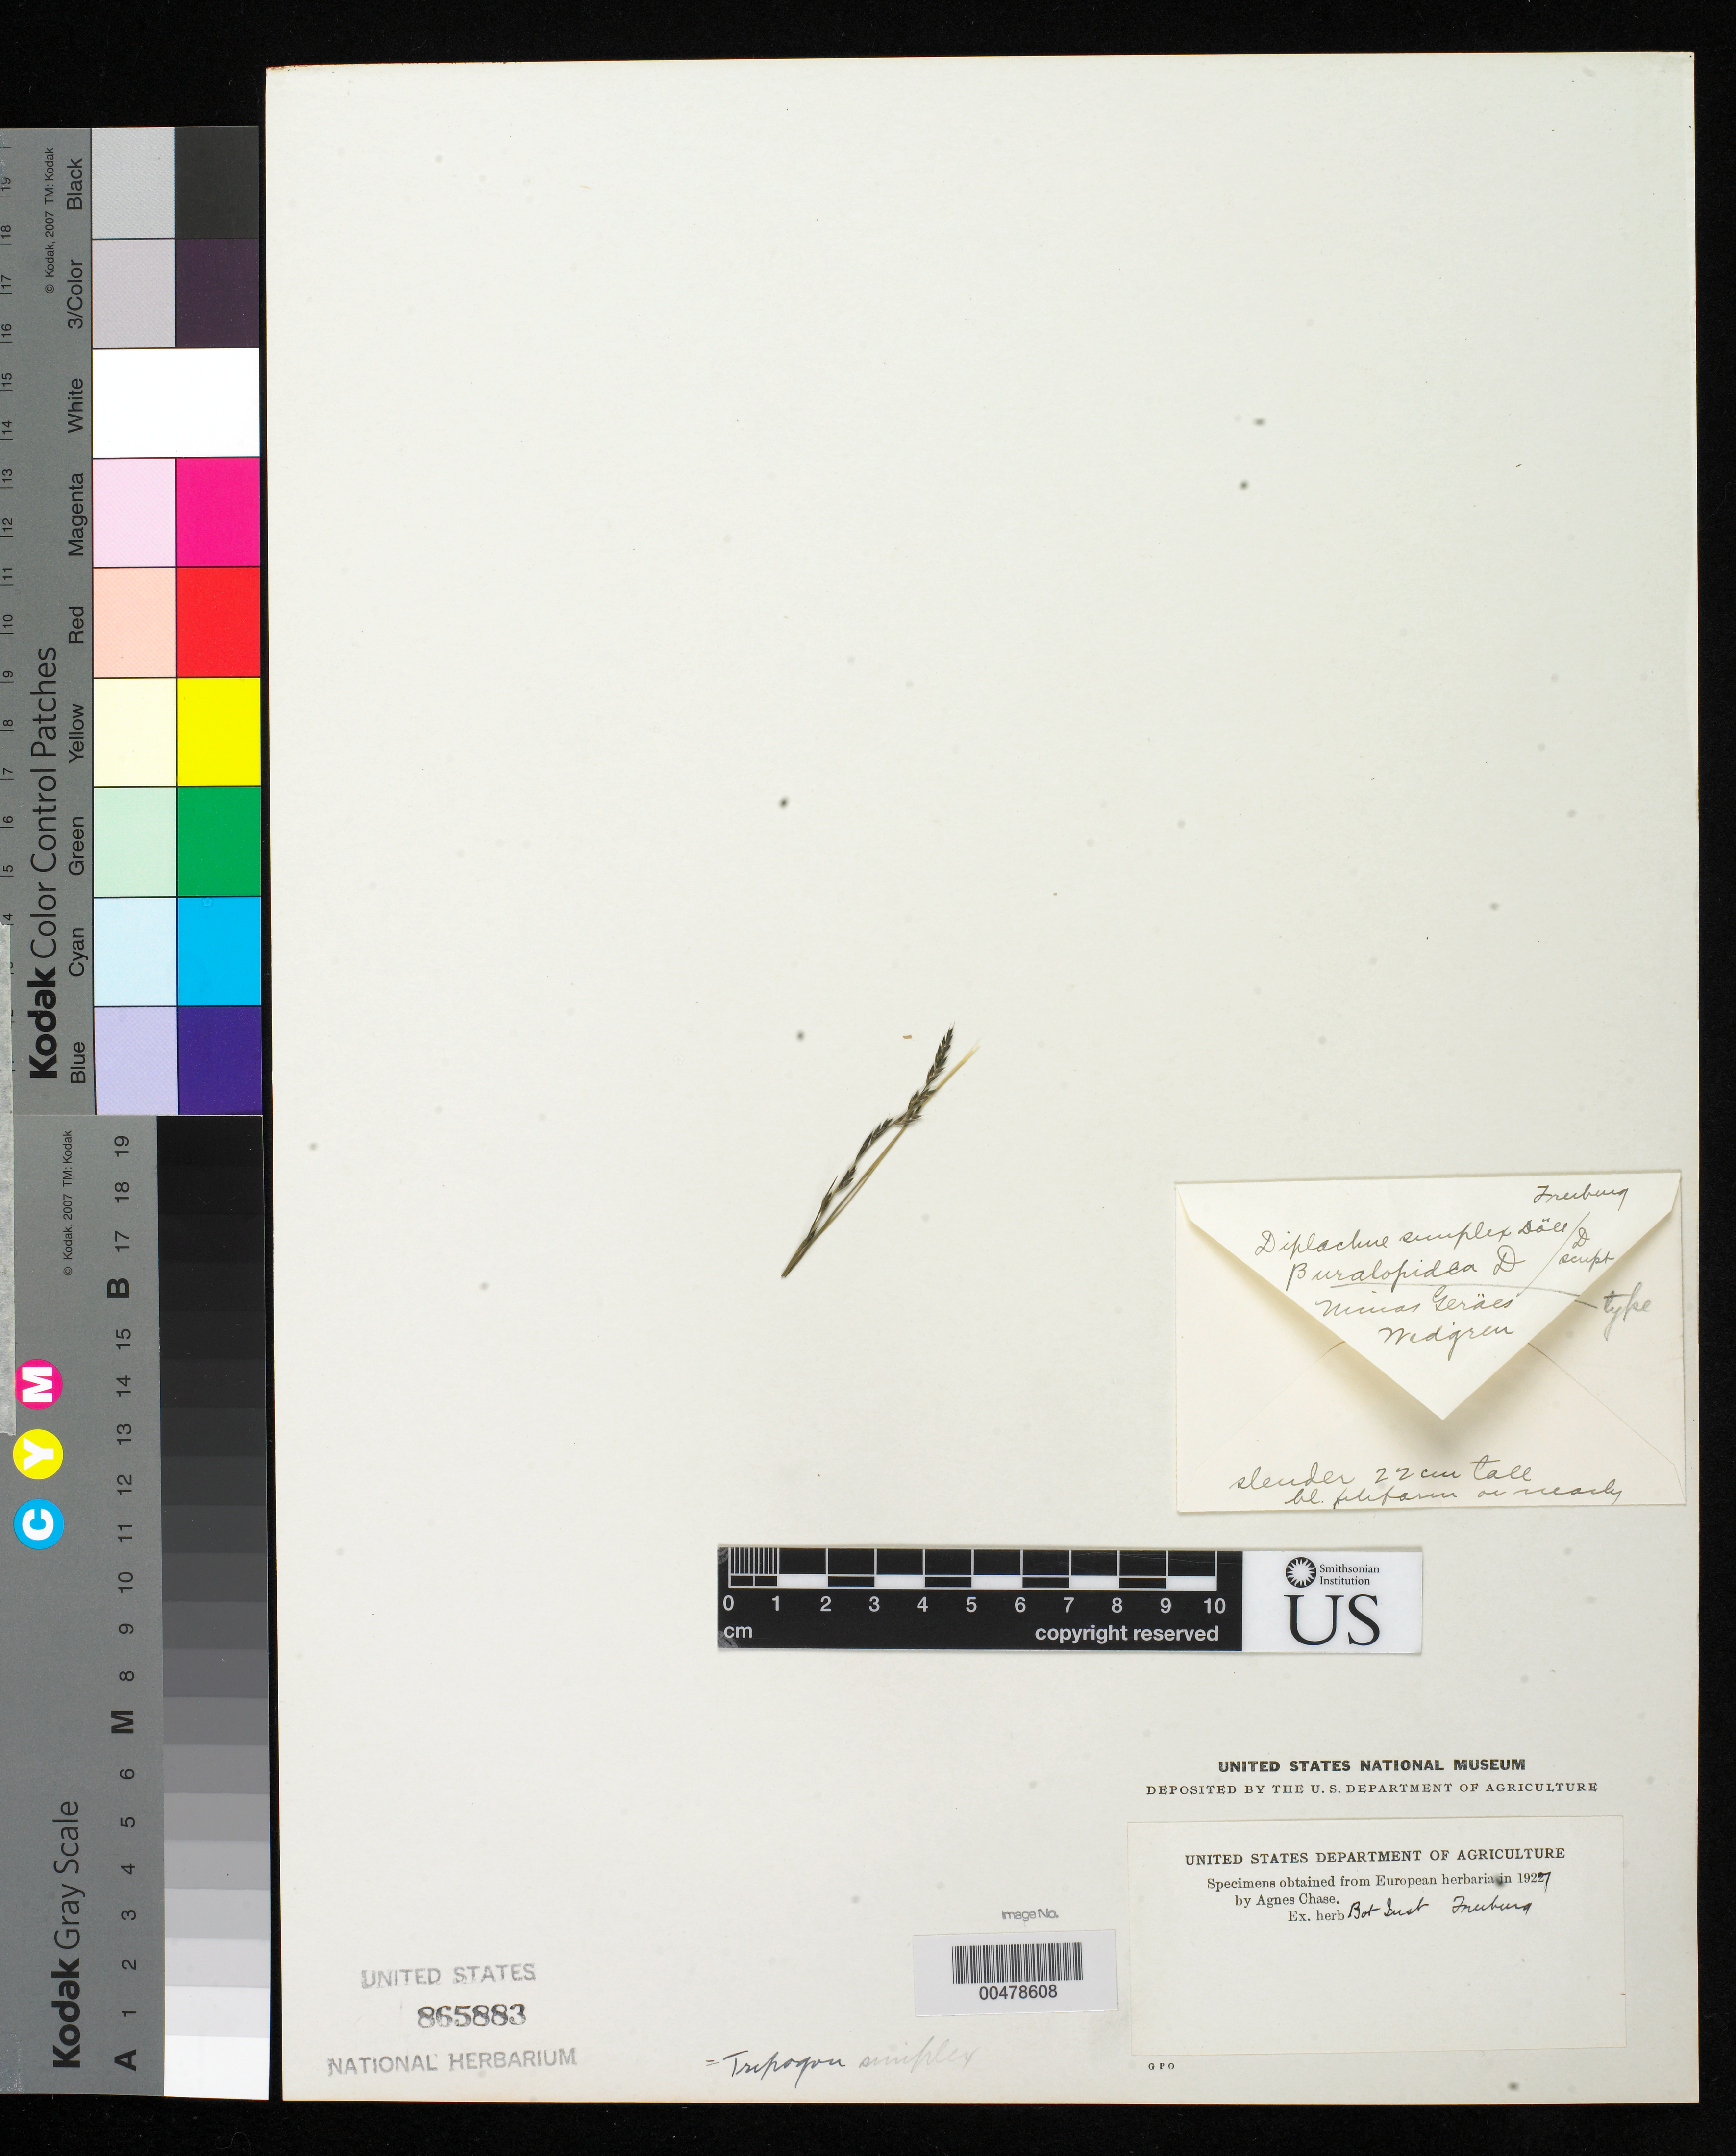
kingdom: Plantae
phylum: Tracheophyta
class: Liliopsida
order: Poales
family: Poaceae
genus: Diplachne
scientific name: Diplachne simplex var. uralepidea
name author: Döll in Mart.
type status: Type Fragment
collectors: J. Widgren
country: Brazil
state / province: Minas Gerais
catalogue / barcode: US 865883